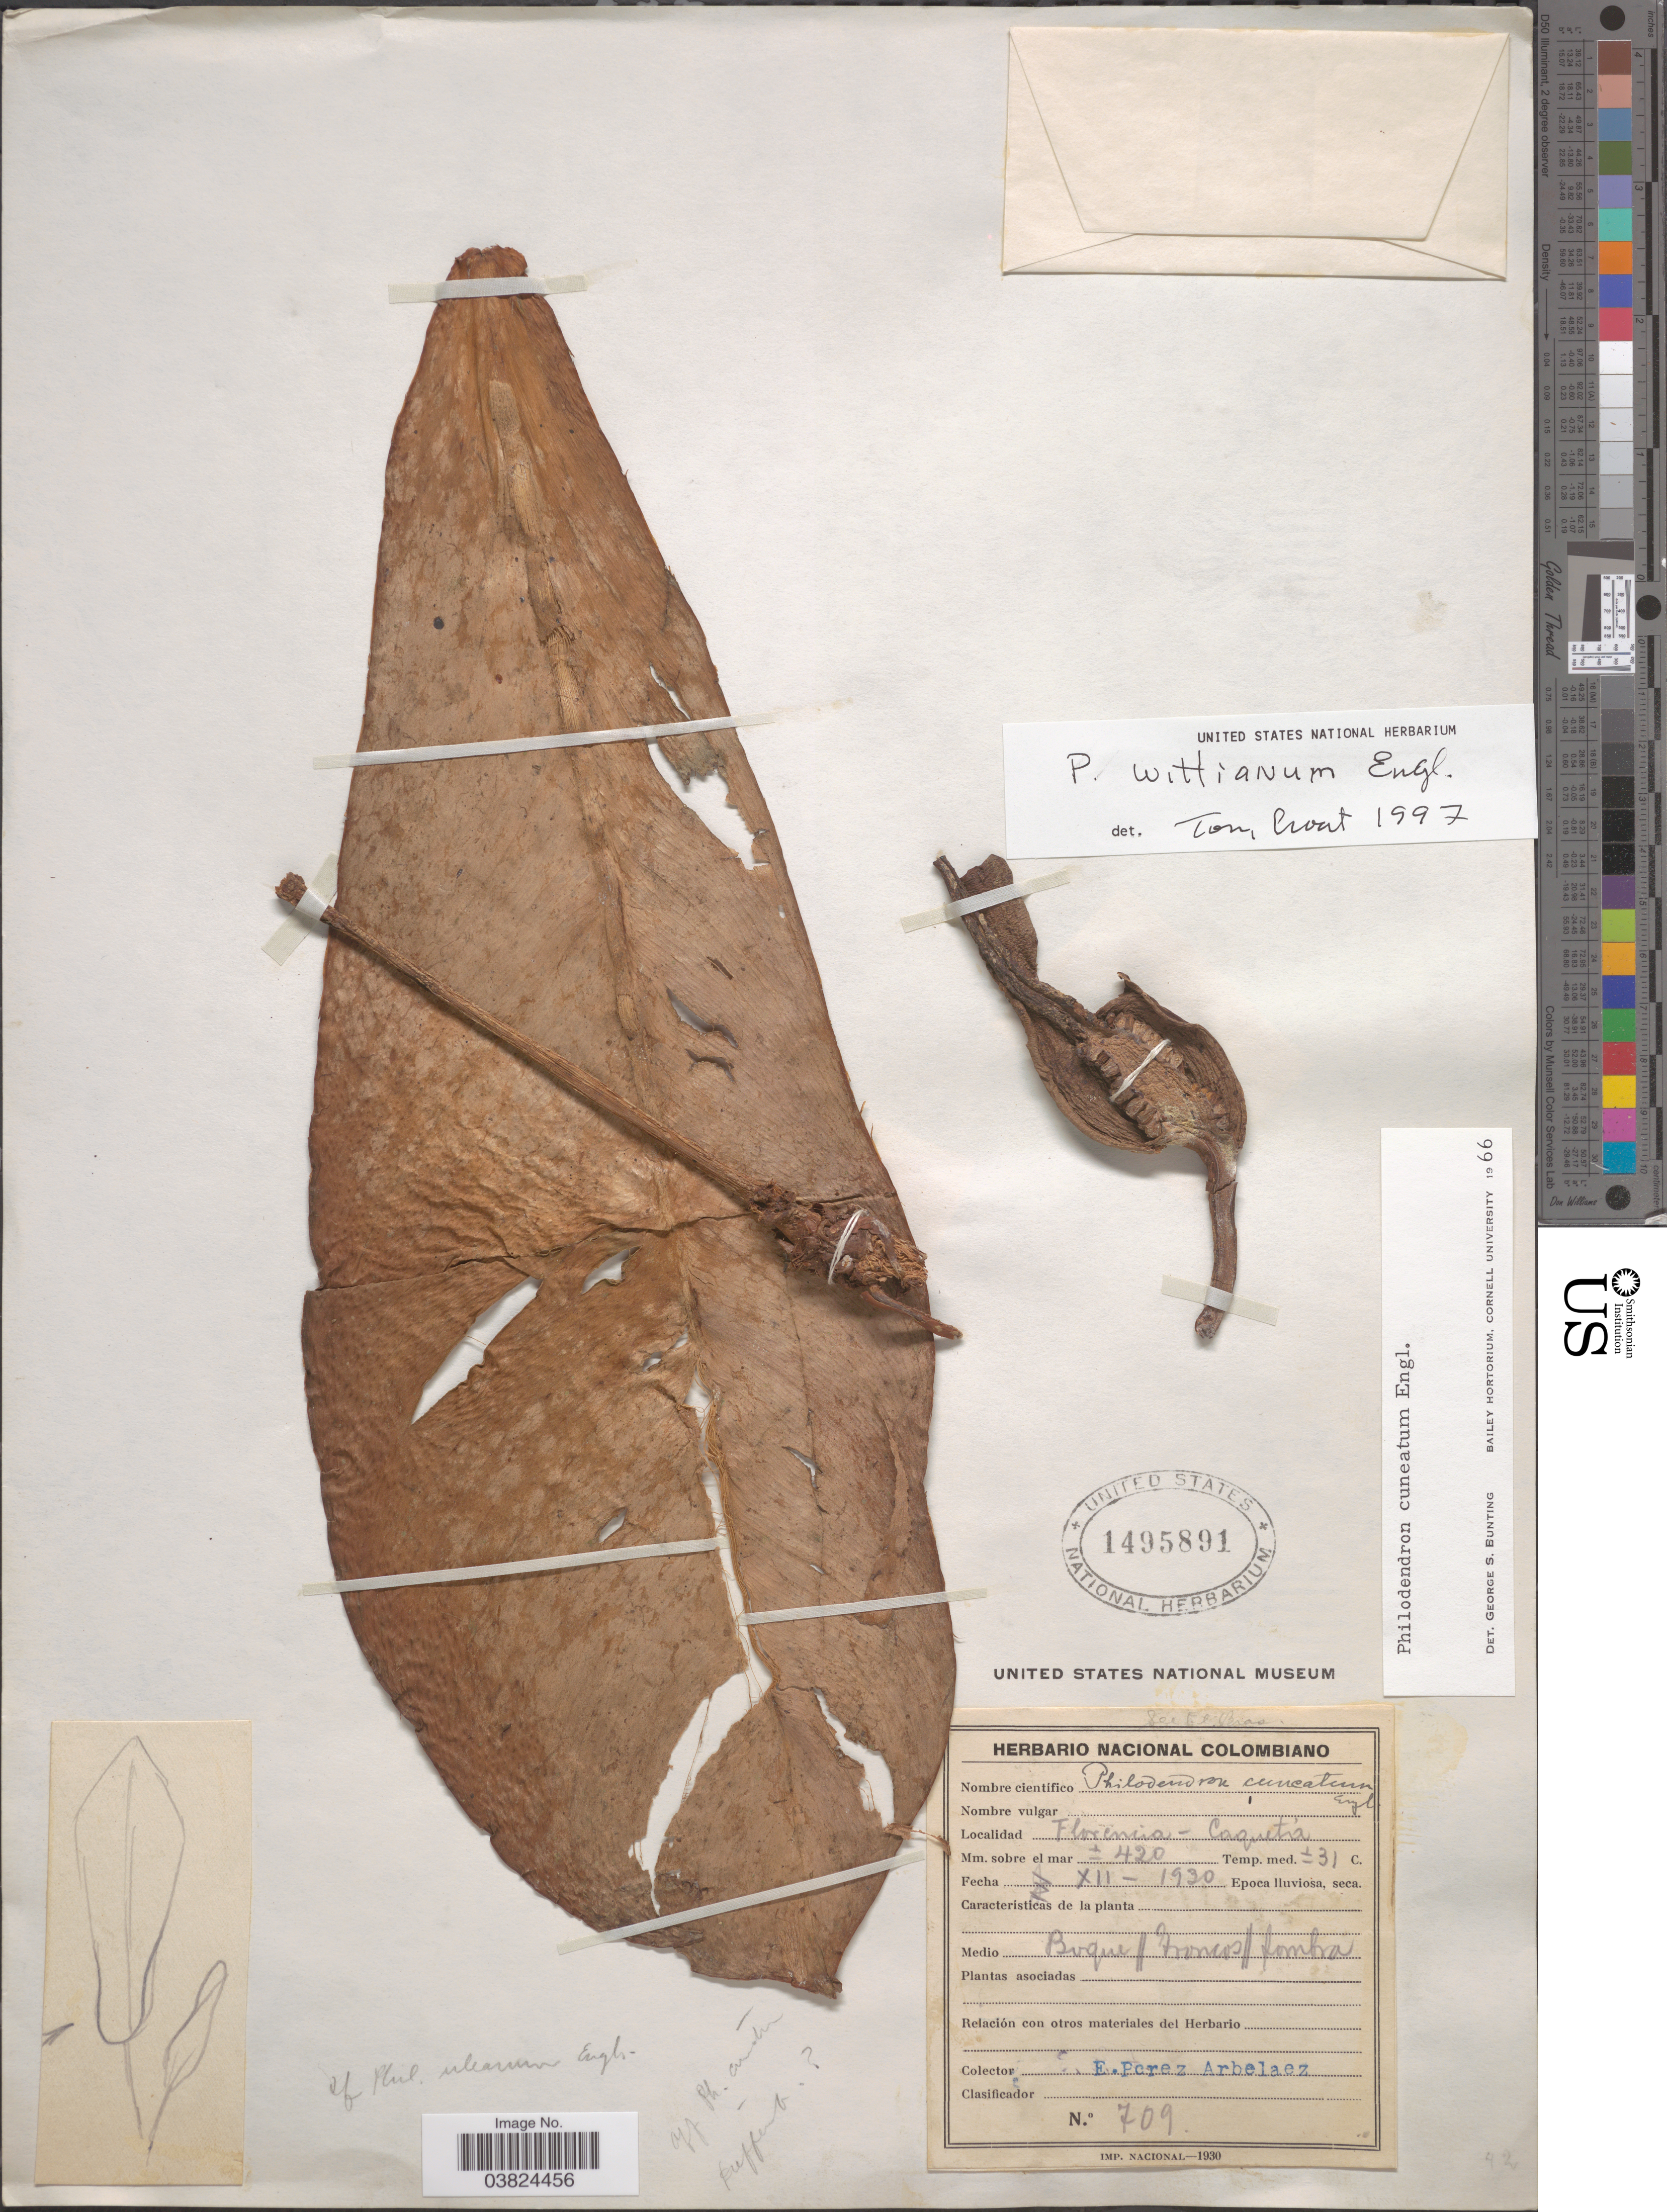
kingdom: Plantae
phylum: Tracheophyta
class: Liliopsida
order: Alismatales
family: Araceae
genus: Philodendron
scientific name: Philodendron wittianum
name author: Engl.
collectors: E. Pérez Arbeláez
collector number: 709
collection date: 1930-12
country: Colombia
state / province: Caquetá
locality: Florencia.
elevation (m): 420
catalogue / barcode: US 1495891